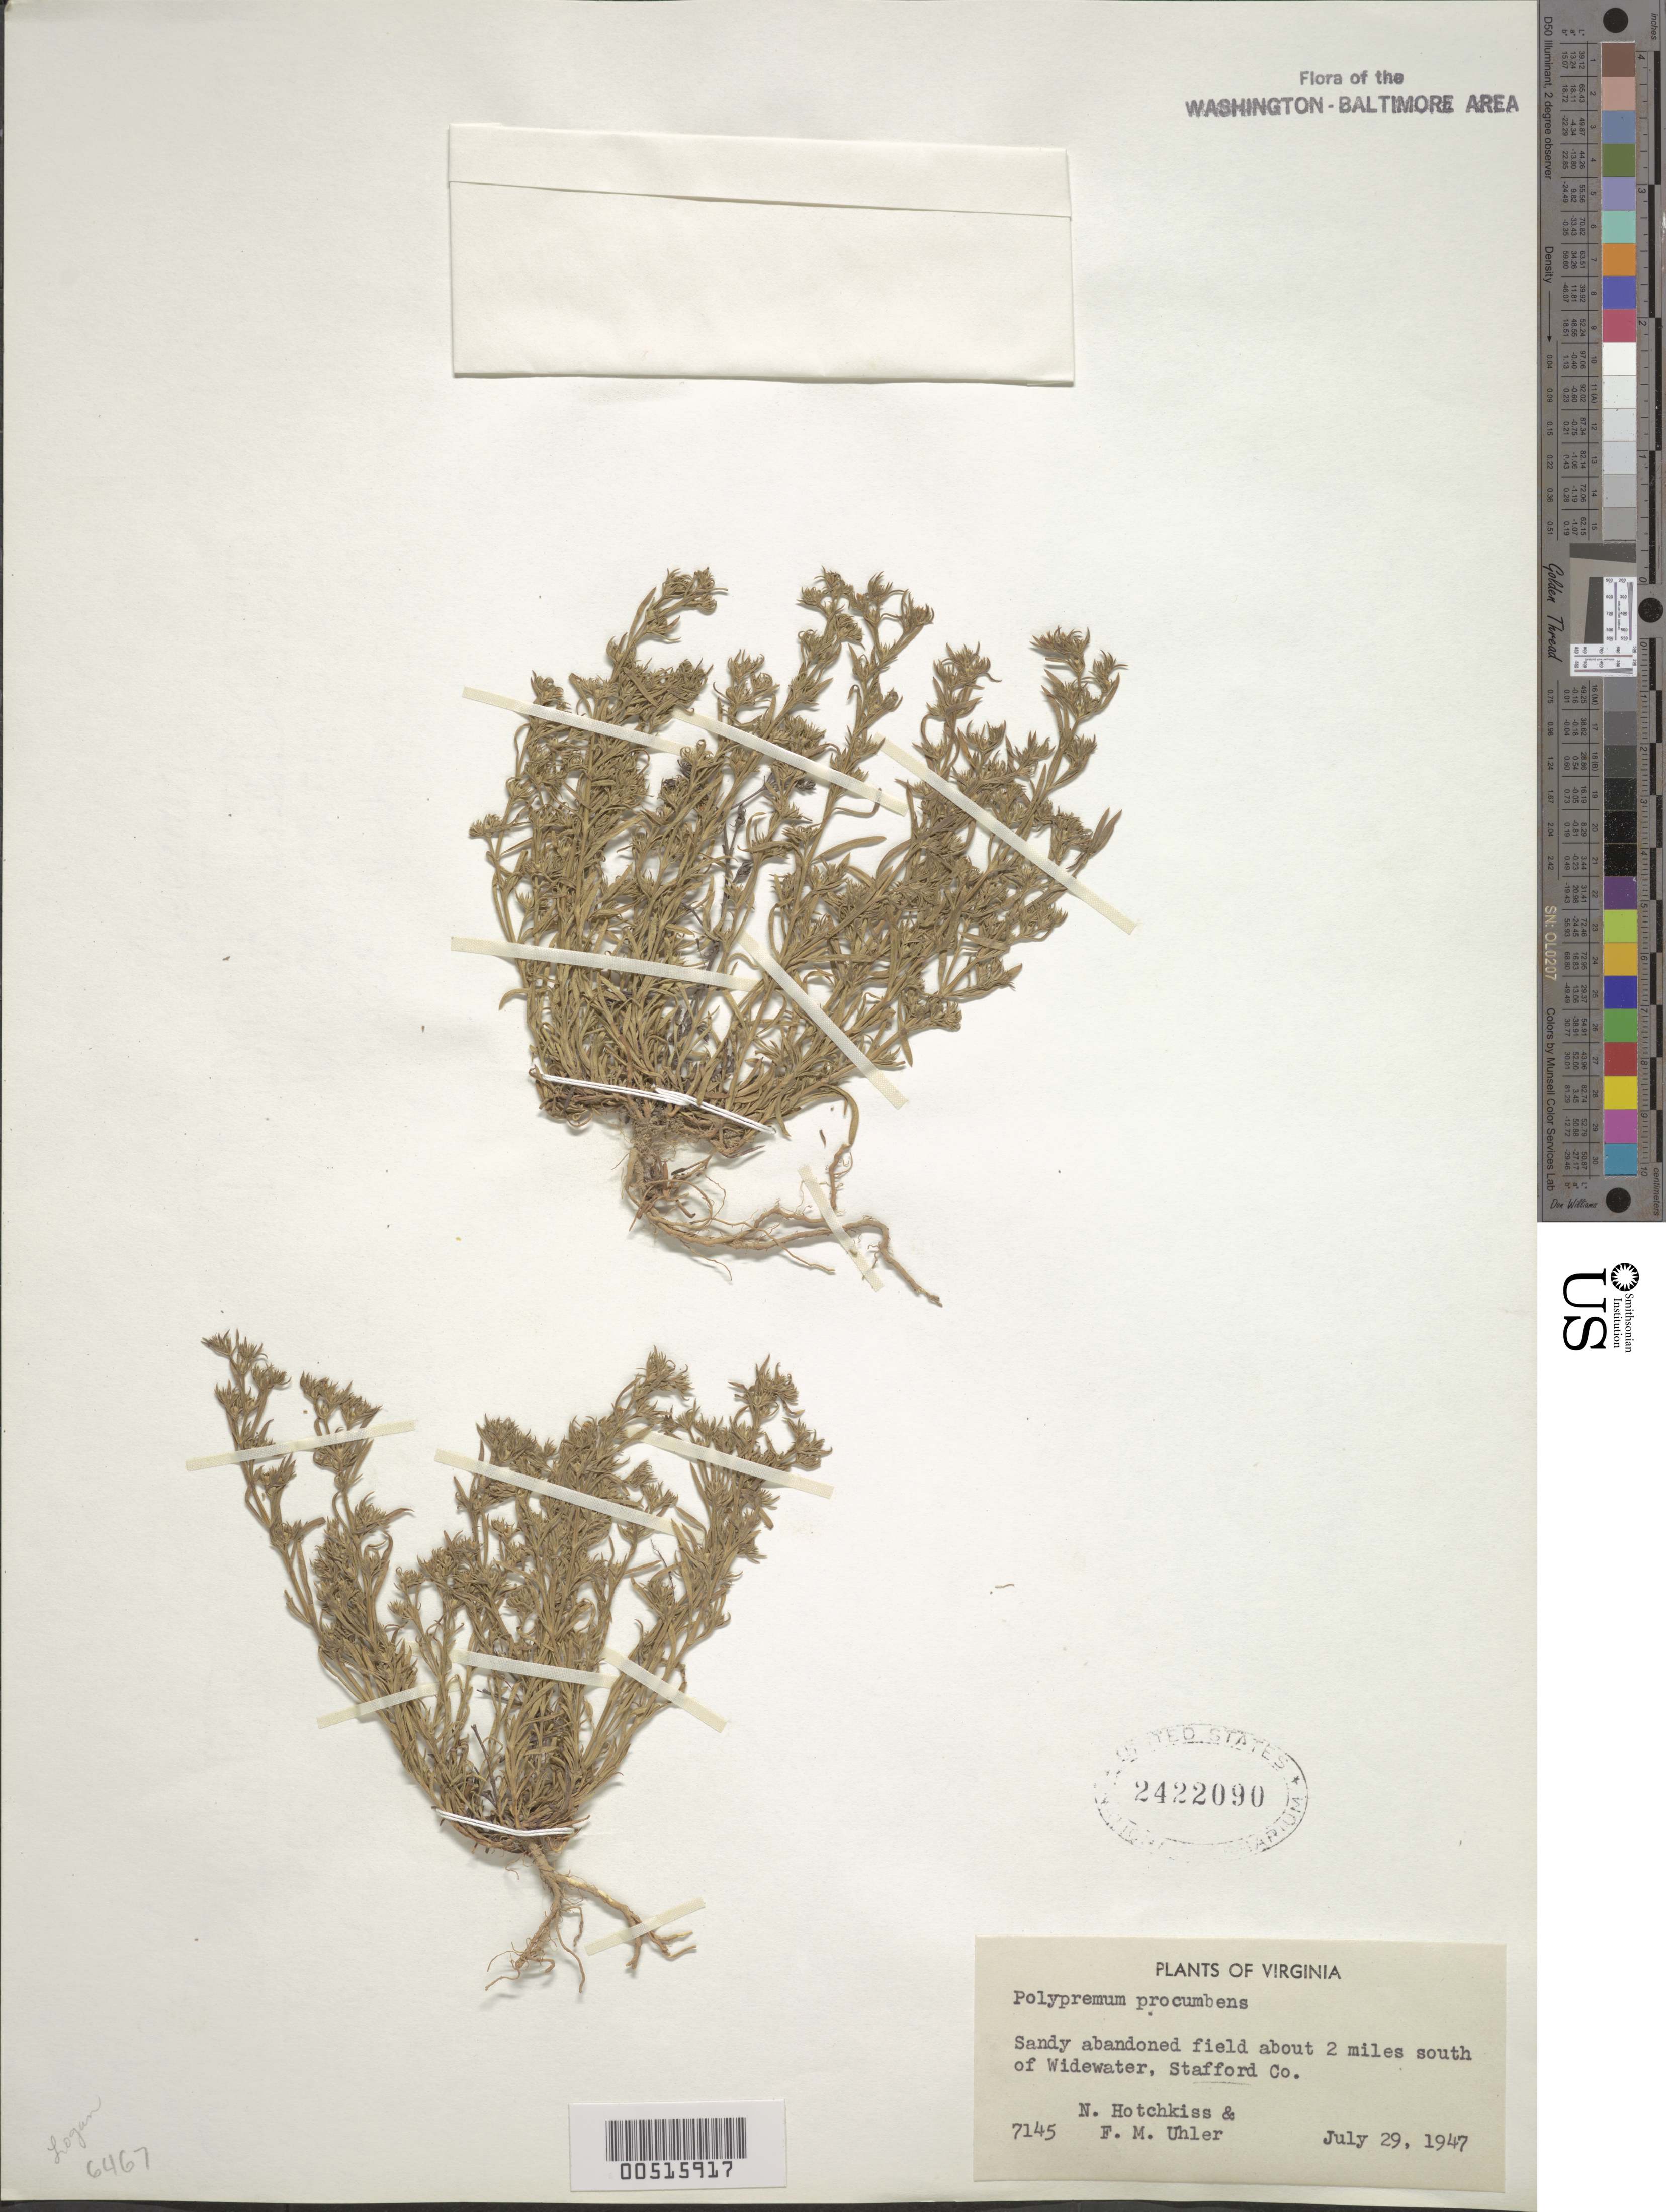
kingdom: Plantae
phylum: Tracheophyta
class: Magnoliopsida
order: Lamiales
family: Tetrachondraceae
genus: Polypremum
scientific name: Polypremum procumbens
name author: L.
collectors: N. Hotchkiss & F. M. Uhler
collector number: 7145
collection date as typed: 29 Jul 1947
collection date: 1947-07-29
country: United States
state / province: Virginia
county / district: Stafford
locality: Widewater, 2 mi. S of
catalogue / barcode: US 2422090